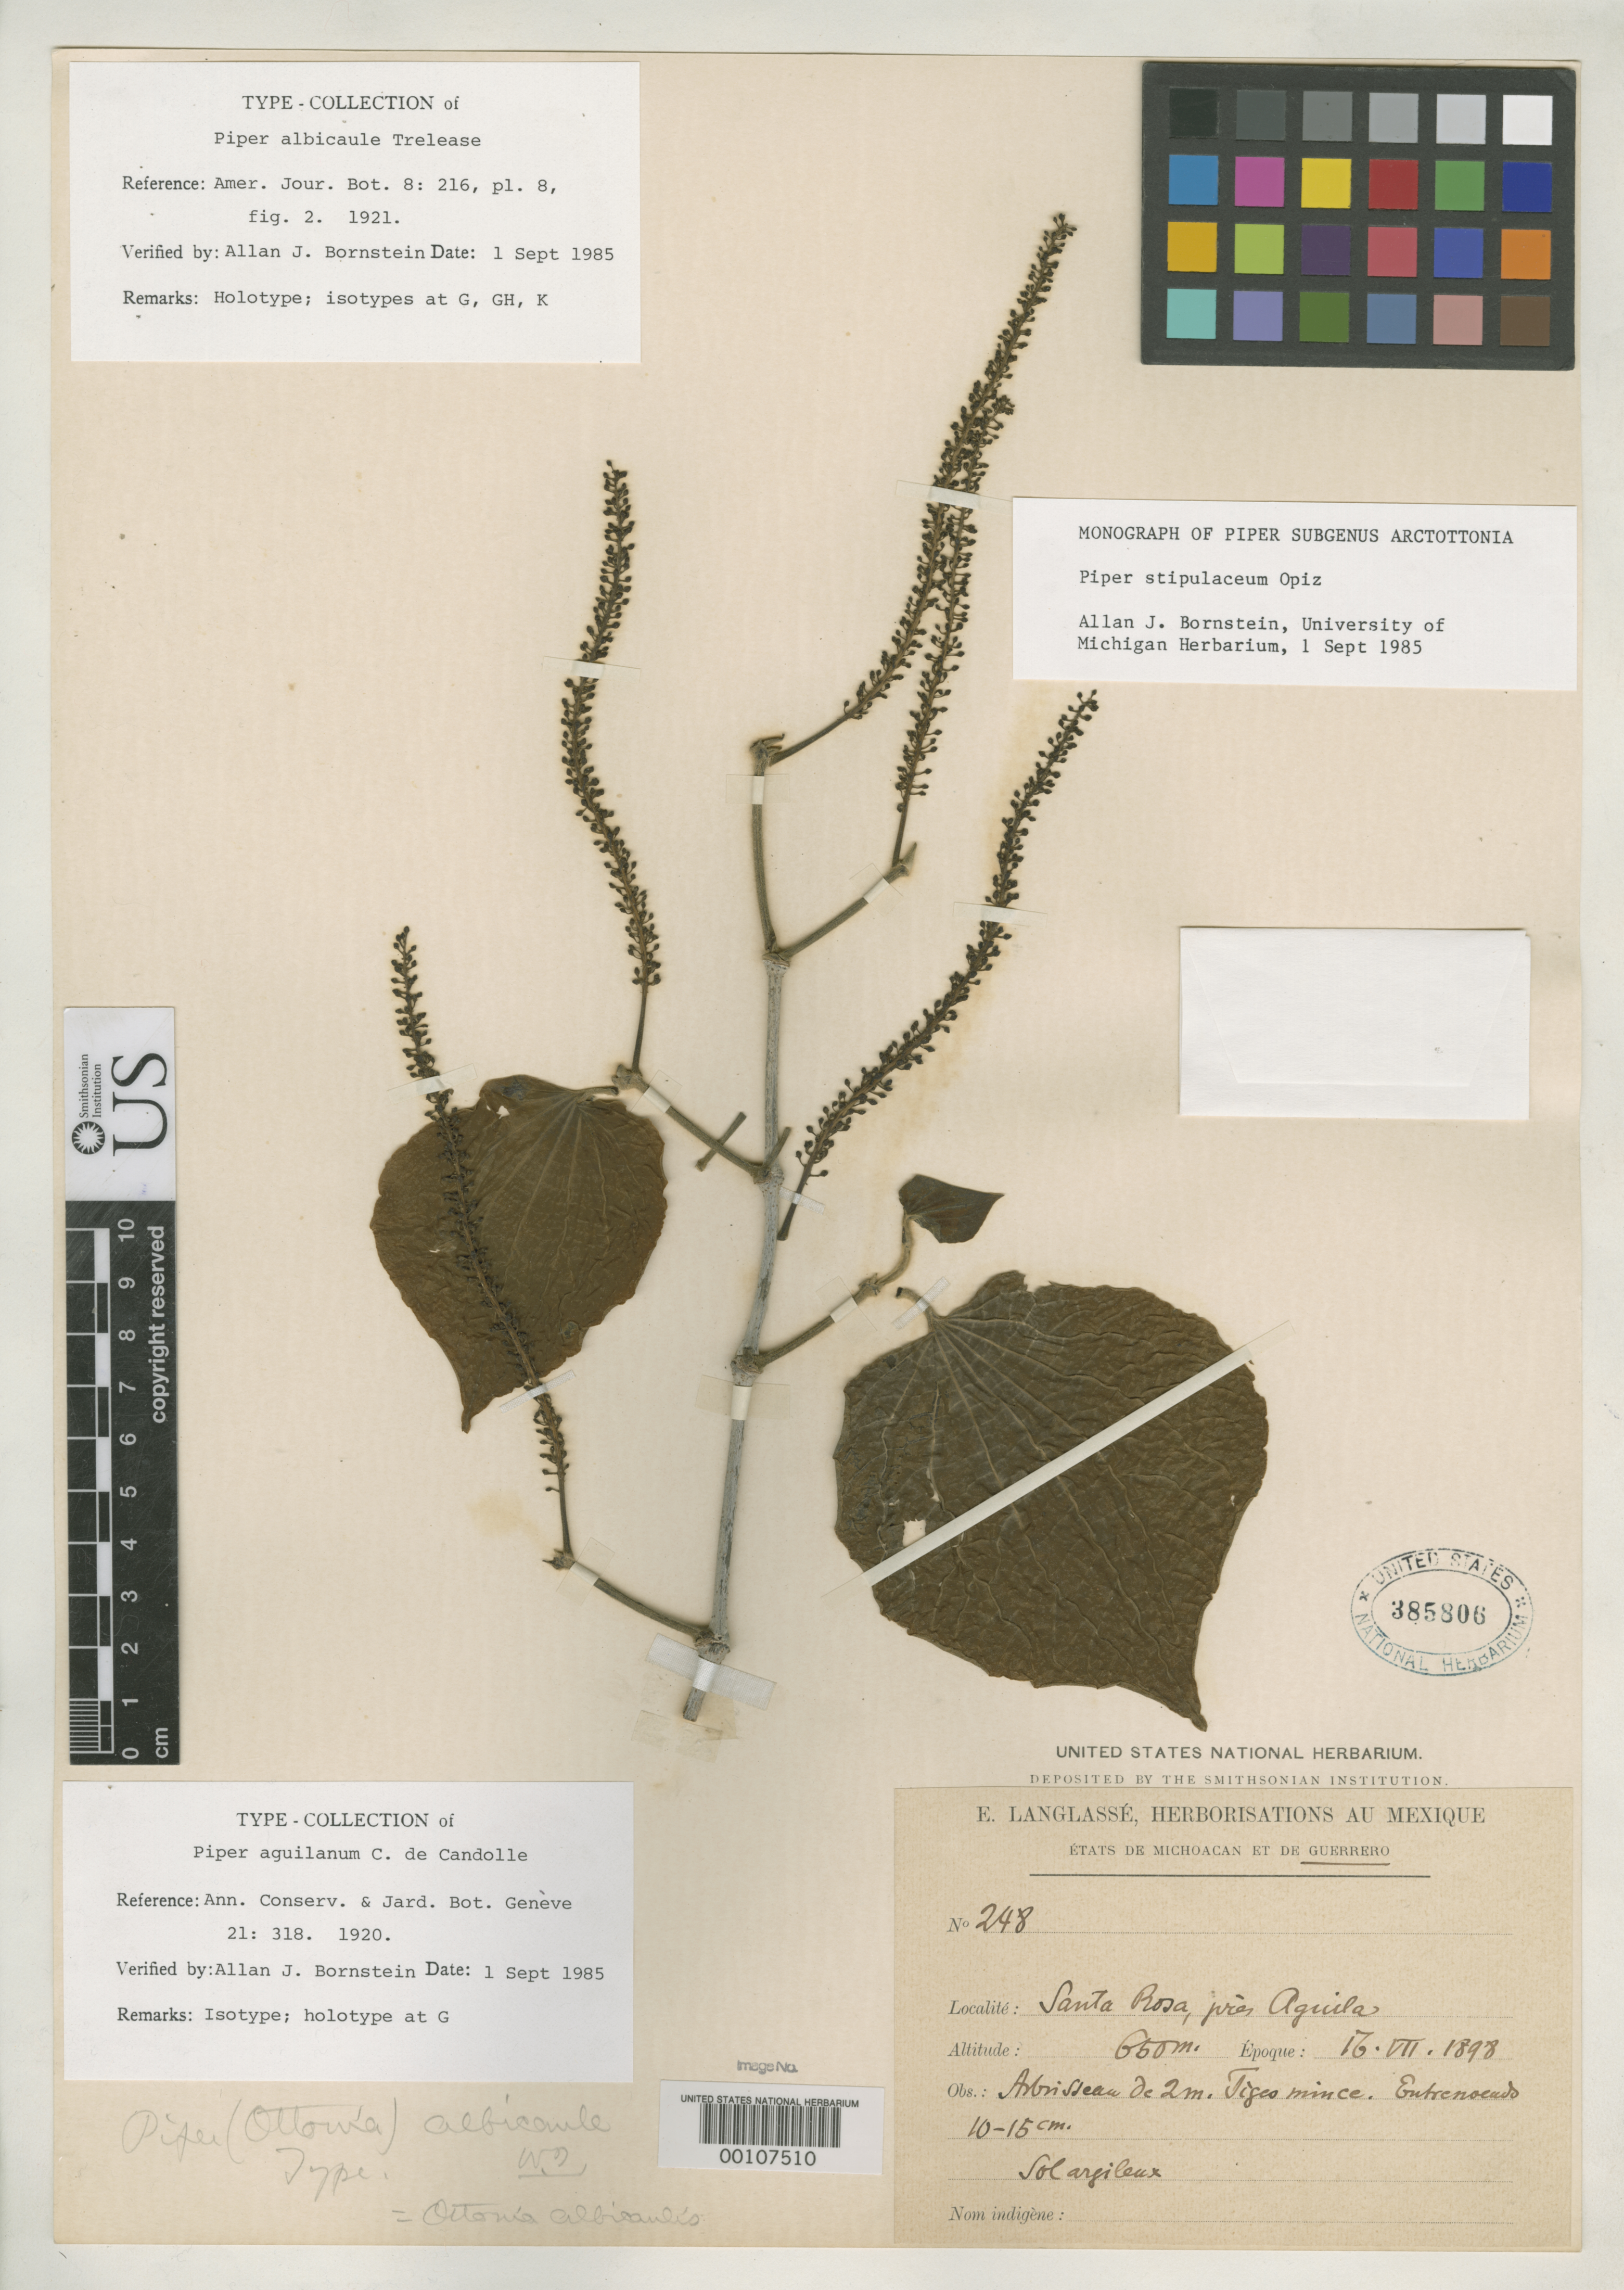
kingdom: Plantae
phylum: Tracheophyta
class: Magnoliopsida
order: Piperales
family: Piperaceae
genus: Piper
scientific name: Piper albicaule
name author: Trel.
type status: Holotype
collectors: E. Langlassé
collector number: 248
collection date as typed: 16 Jul 1898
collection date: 1898-07-16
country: Mexico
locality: Santa Rosa near Aguila.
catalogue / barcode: US 385806